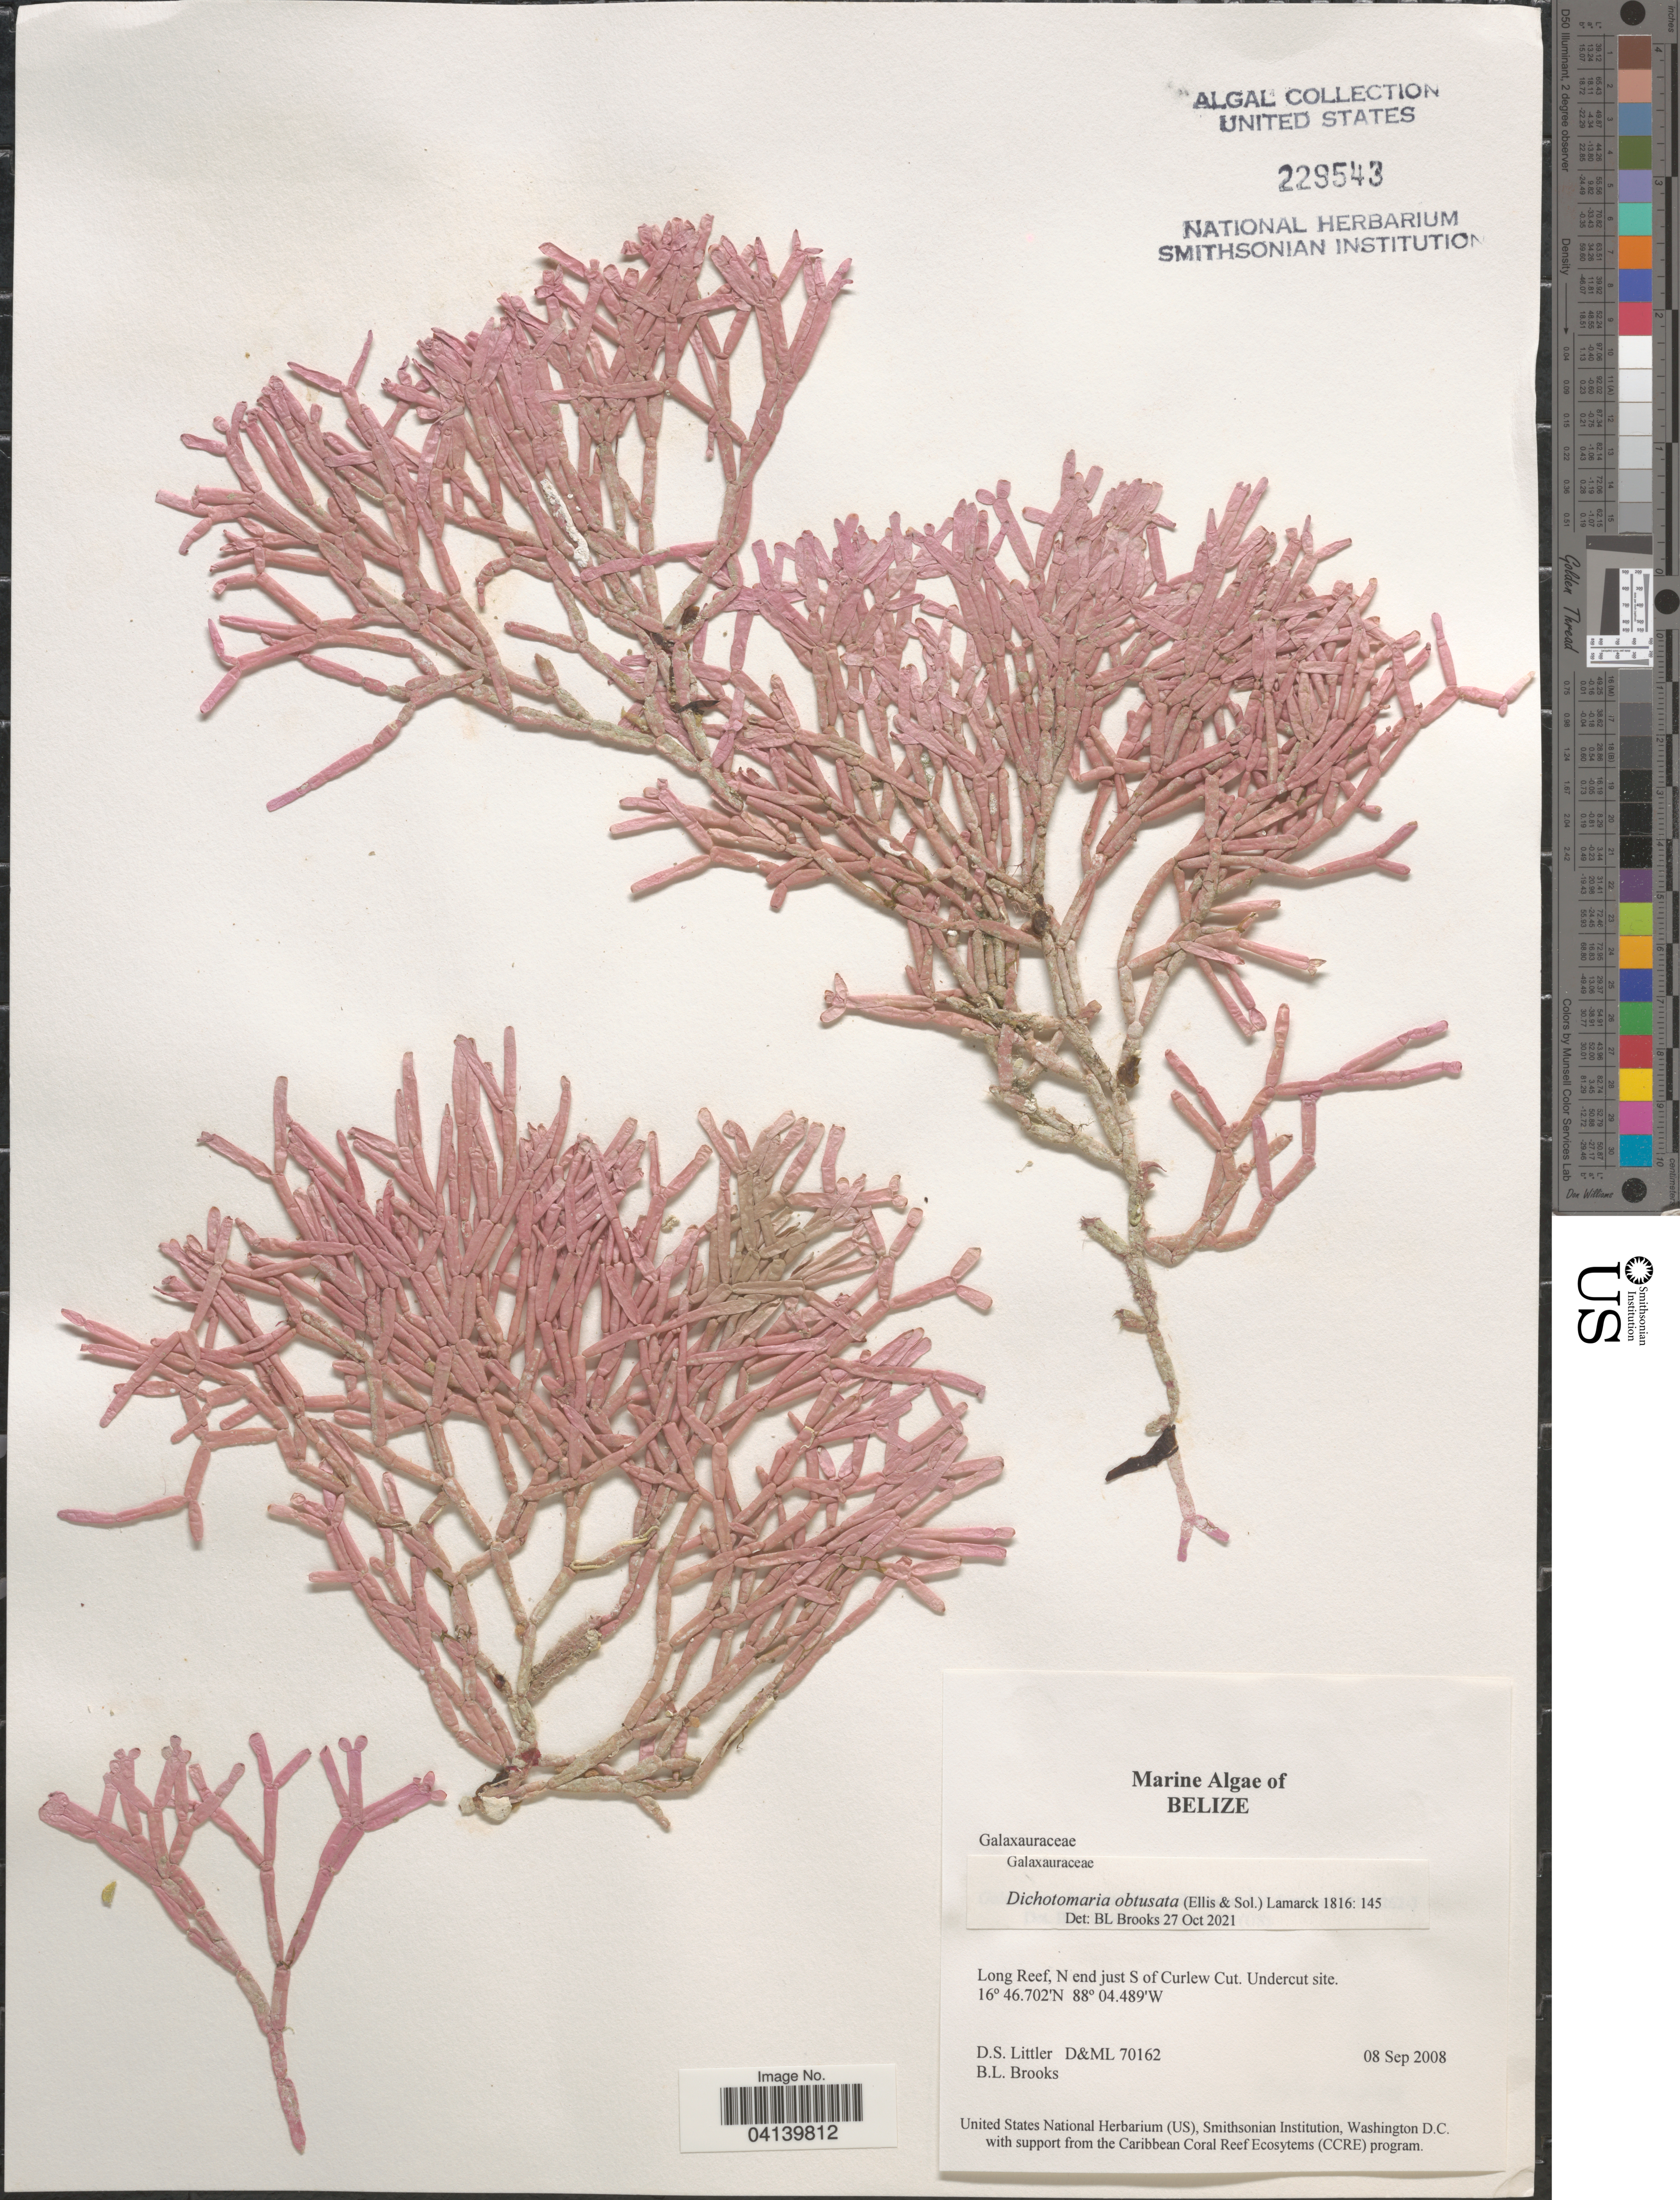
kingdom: Plantae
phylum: Rhodophyta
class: Florideophyceae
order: Nemaliales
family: Galaxauraceae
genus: Dichotomaria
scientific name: Dichotomaria obtusata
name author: (Ellis & Sol.) Lam.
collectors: D. S. Littler & B. Brooks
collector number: D&ML 70162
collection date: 2008-09-08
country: Belize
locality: Long Reef, N end just S of Curlew Cut.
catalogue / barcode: US 229543